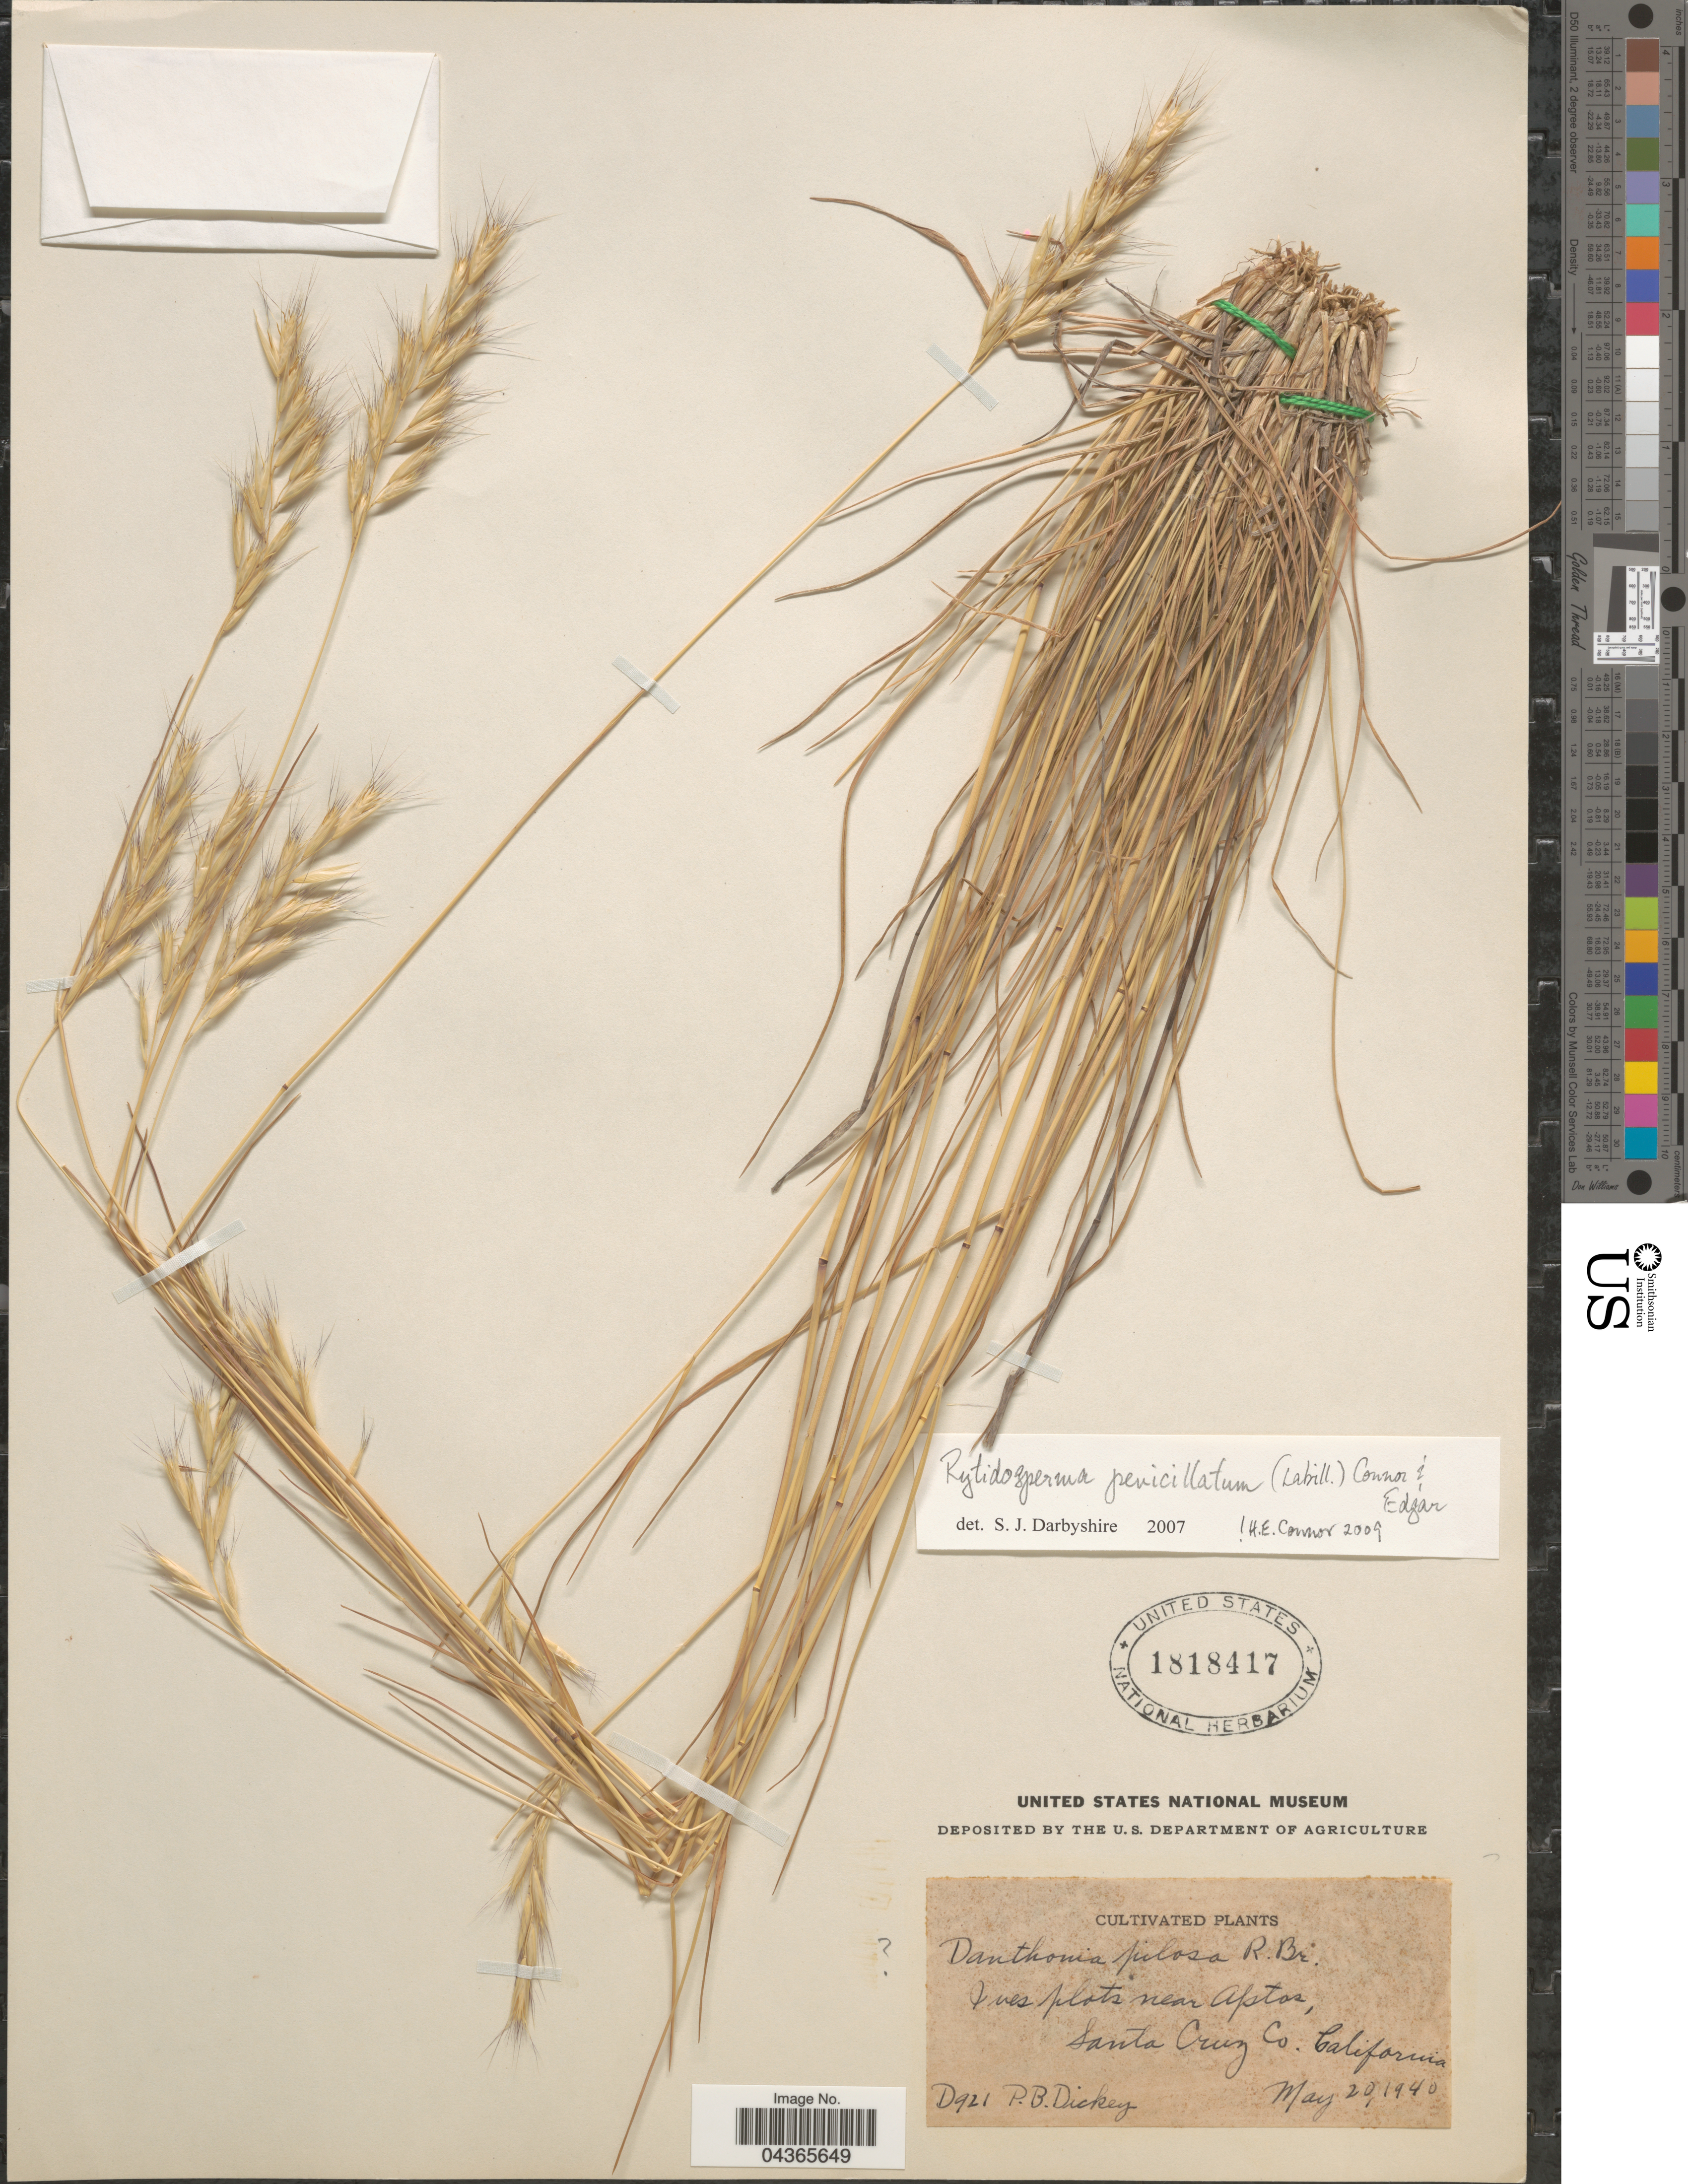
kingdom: Plantae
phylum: Tracheophyta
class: Liliopsida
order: Poales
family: Poaceae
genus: Rytidosperma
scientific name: Rytidosperma penicillatum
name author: (Labill.) Connor & Edgar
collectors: P. Dickey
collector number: D921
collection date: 1940-05-20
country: United States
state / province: California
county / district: Santa Cruz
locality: Ives plots near Aptos, Santa Cruz Co.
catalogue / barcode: US 1818417